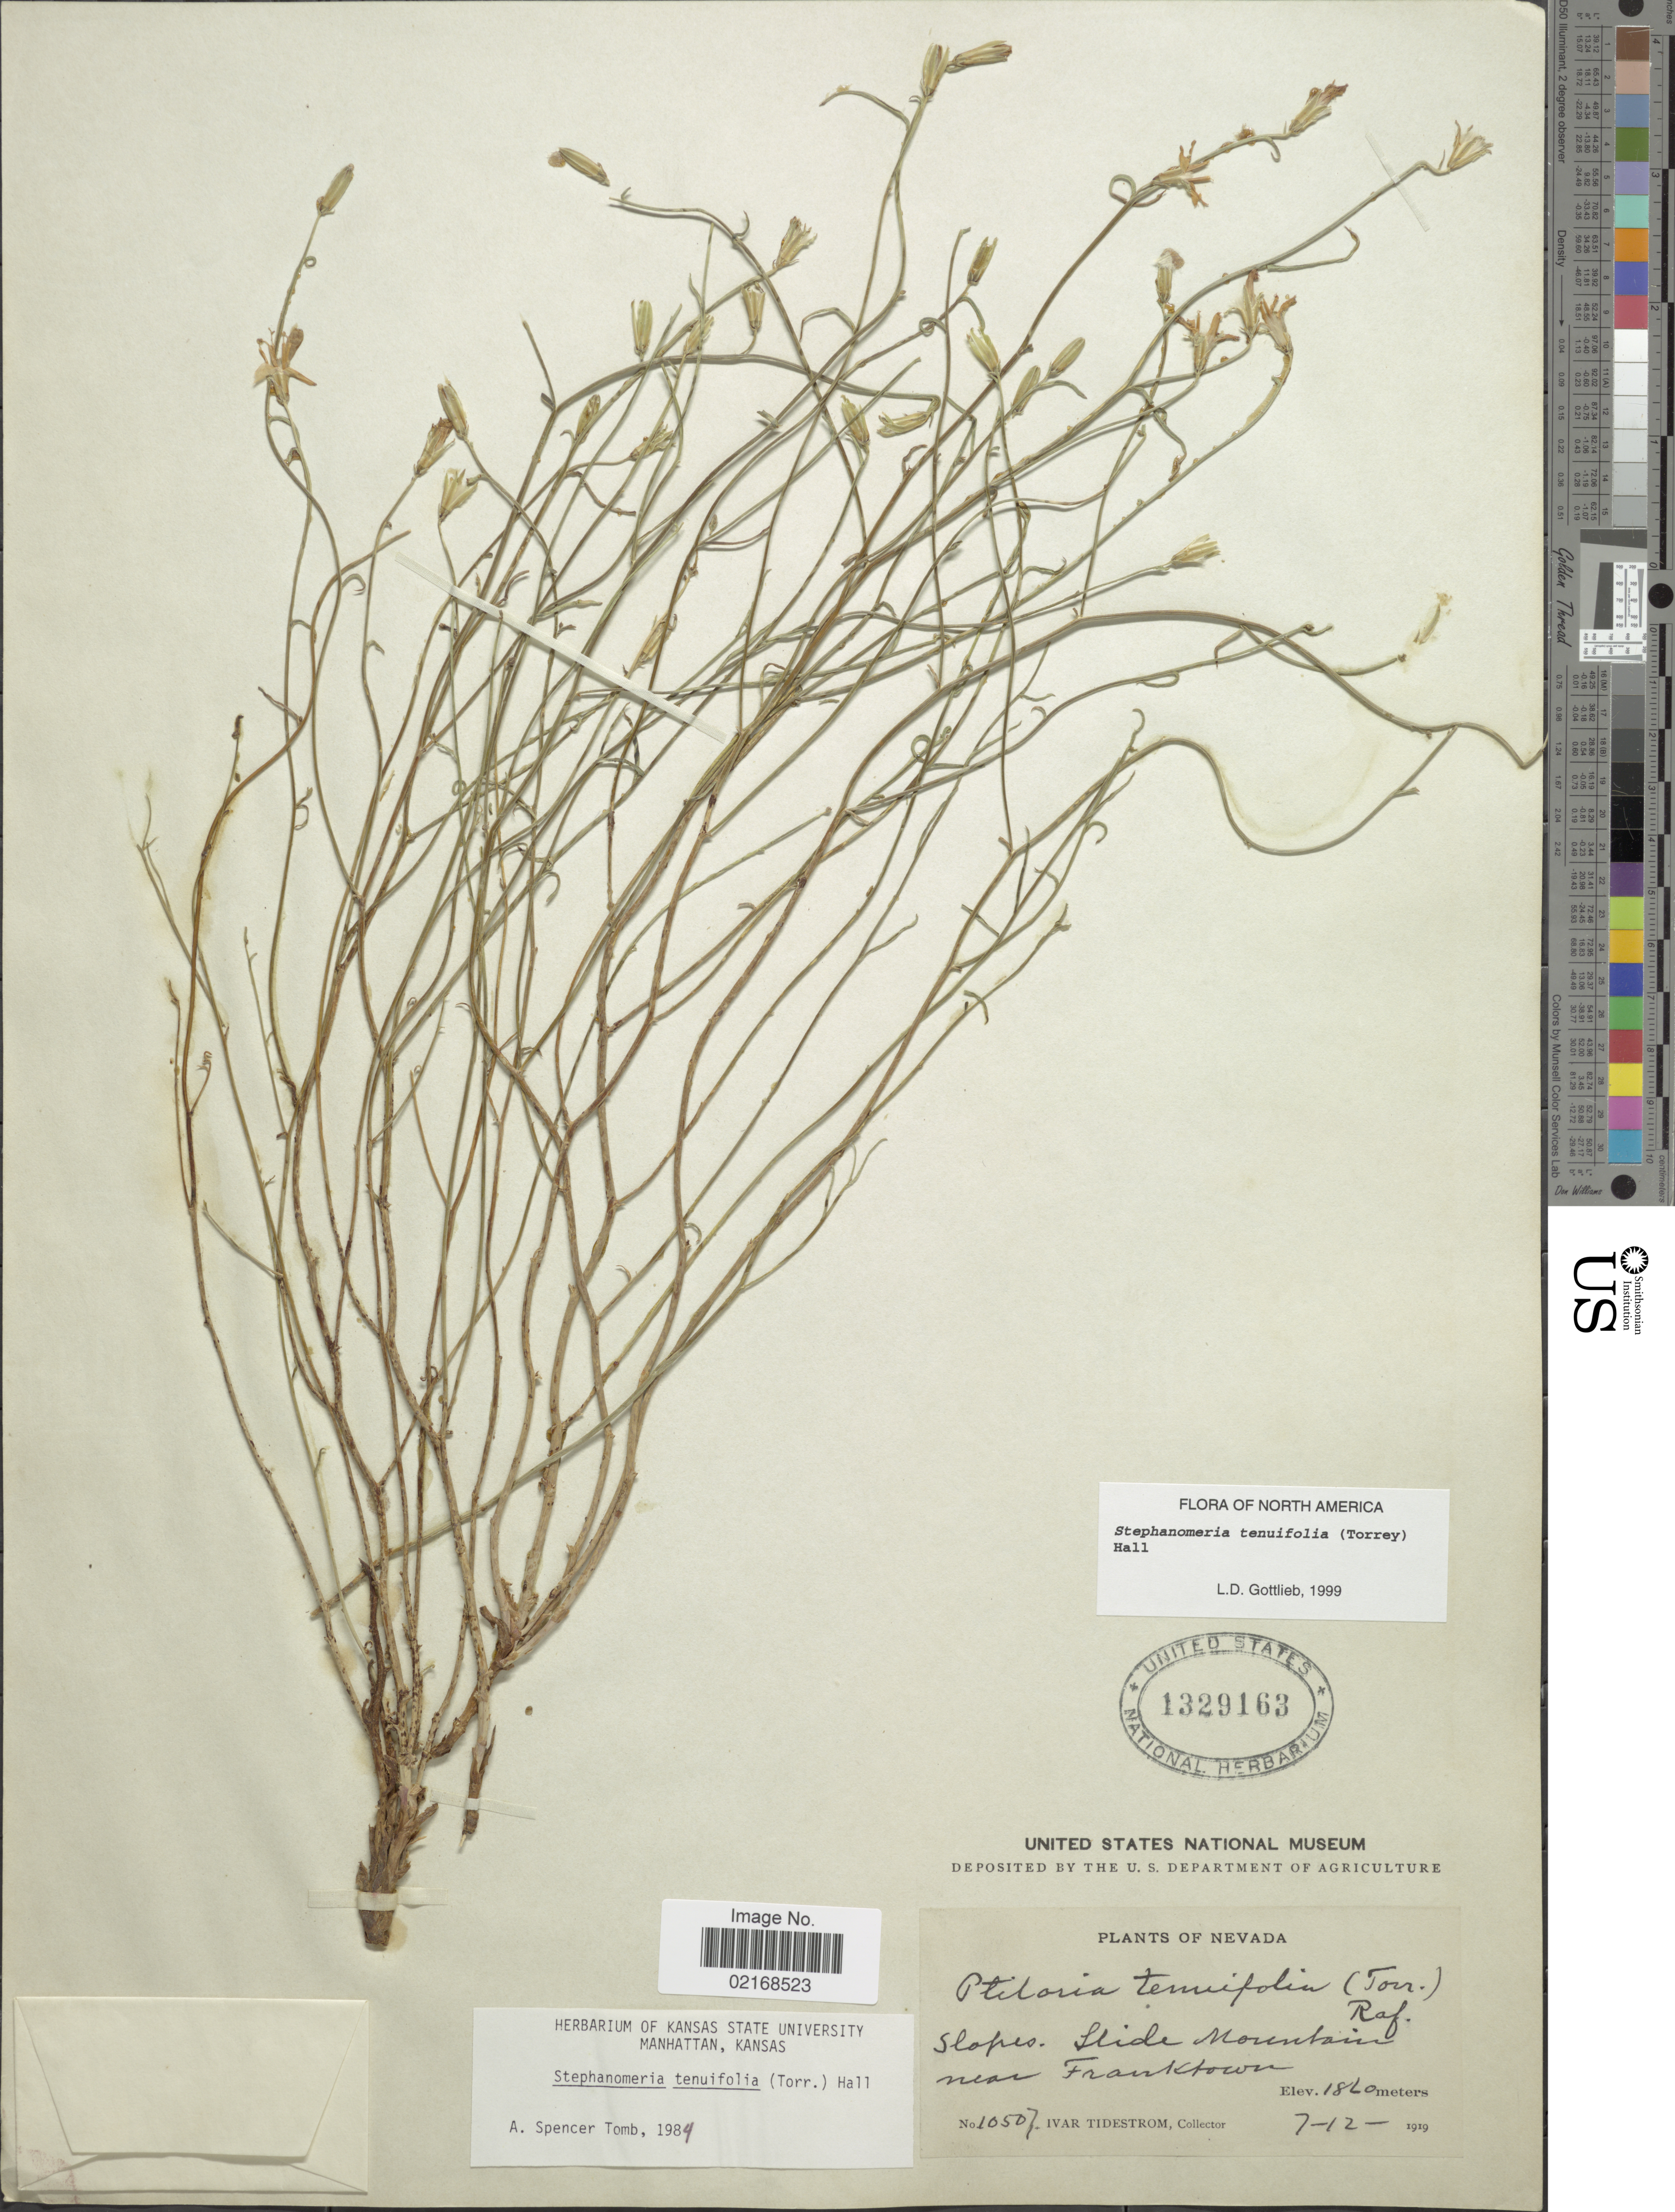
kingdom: Plantae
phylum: Tracheophyta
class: Magnoliopsida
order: Asterales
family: Asteraceae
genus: Stephanomeria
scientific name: Stephanomeria tenuifolia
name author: (Torr.) H.M. Hall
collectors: I. F. Tidestrom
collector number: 10507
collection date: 1919-07-12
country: United States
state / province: Nevada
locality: Slide Mountain near Franktown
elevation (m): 1860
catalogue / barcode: US 1329163